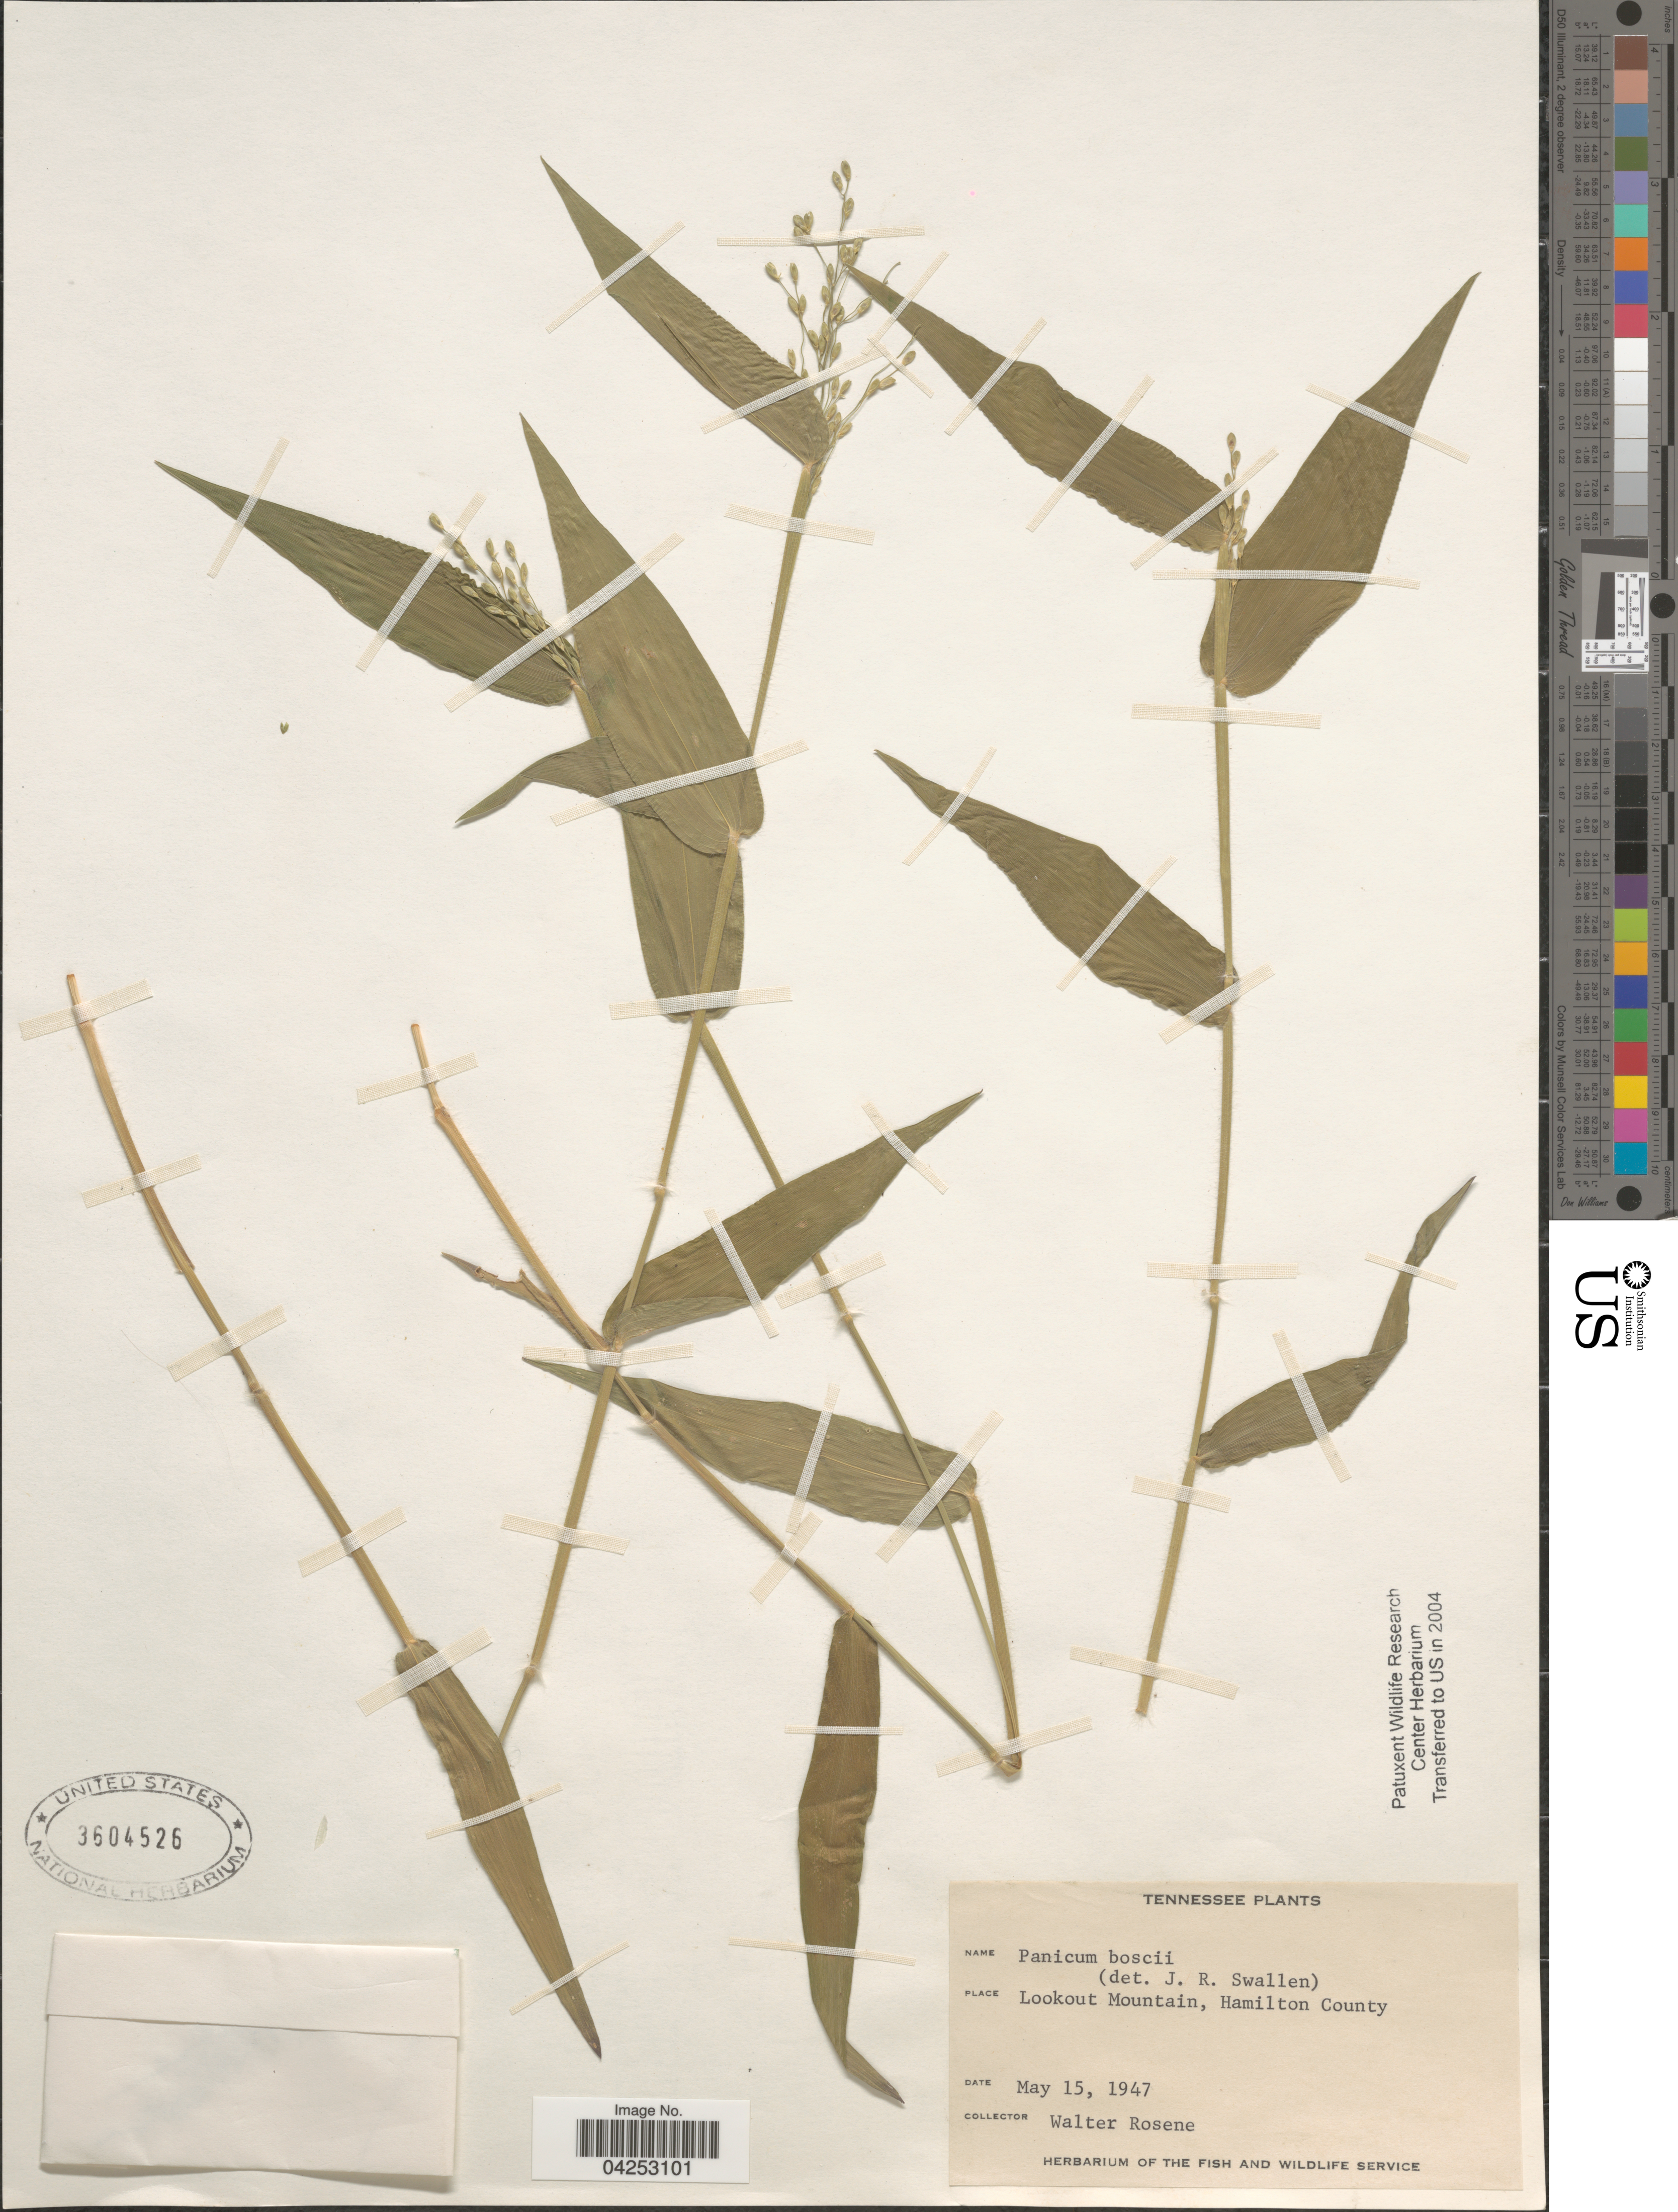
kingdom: Plantae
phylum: Tracheophyta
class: Liliopsida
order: Poales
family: Poaceae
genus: Dichanthelium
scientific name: Dichanthelium boscii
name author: (Poir.) Gould & C.A. Clark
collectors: W. Rosene Jr.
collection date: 1947-05-15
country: United States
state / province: Tennessee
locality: Lookout Mountain, Hamilton County.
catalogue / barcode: US 3604526